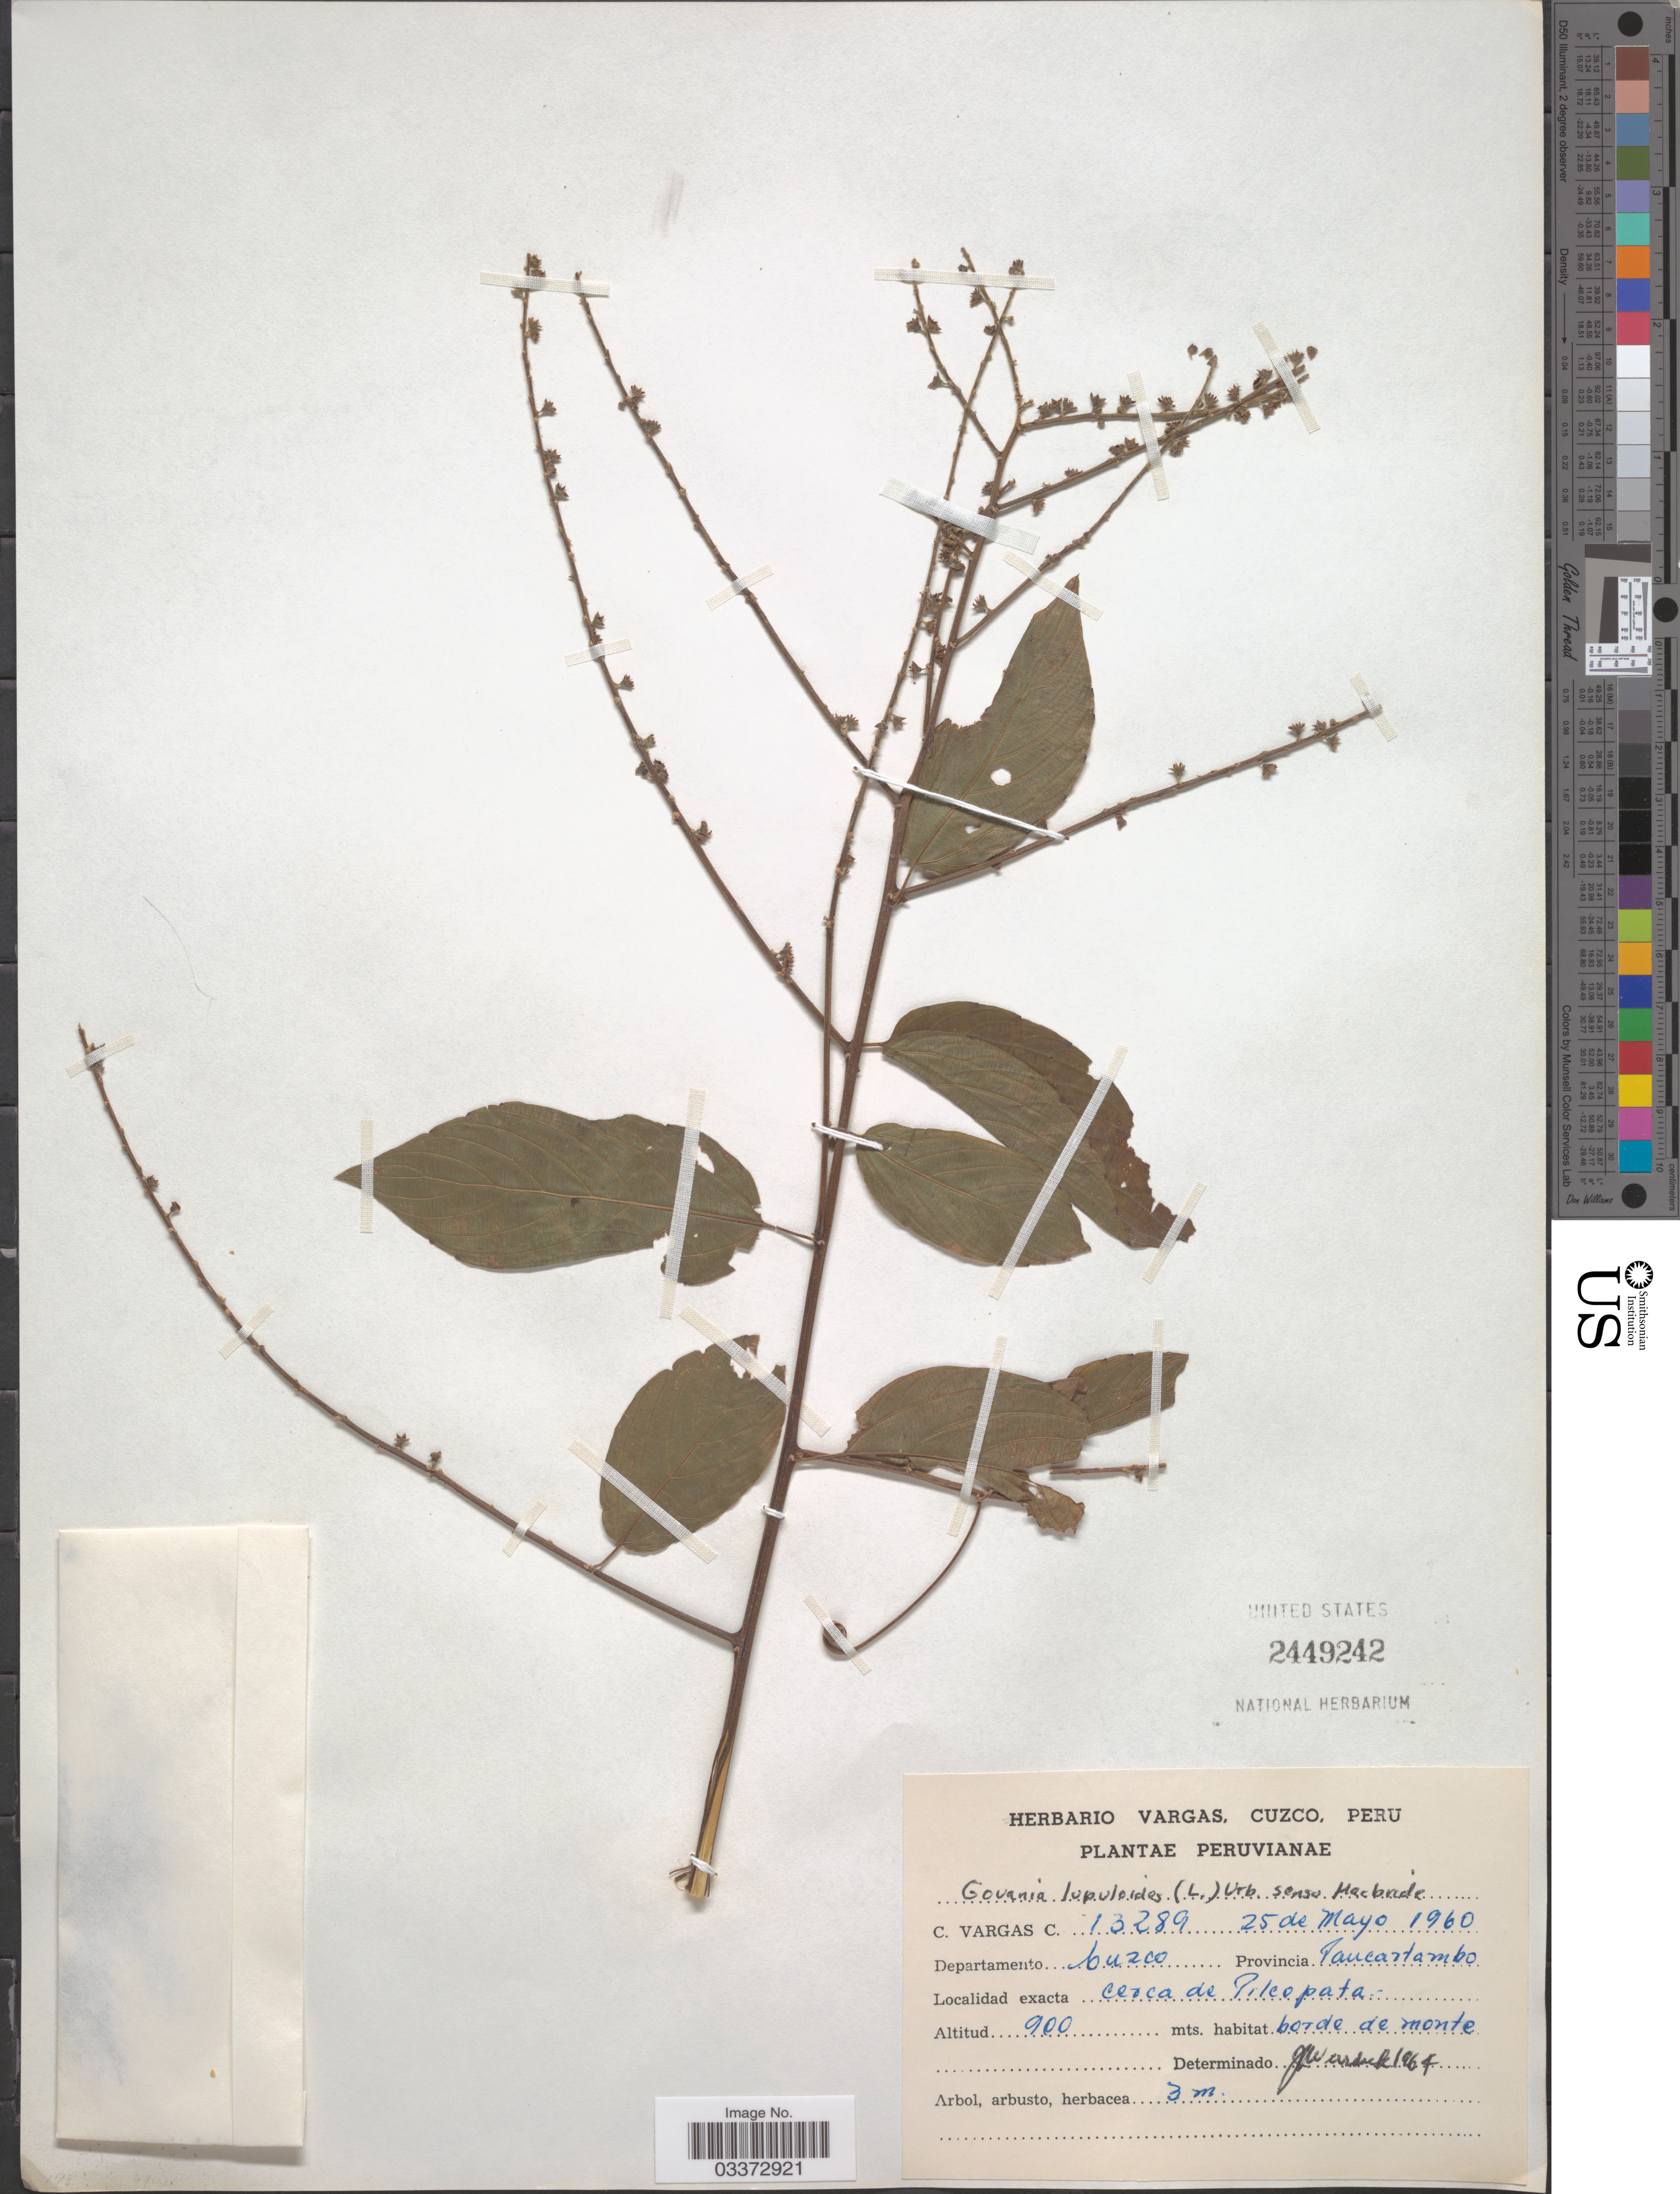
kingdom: Plantae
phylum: Tracheophyta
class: Magnoliopsida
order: Rosales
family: Rhamnaceae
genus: Gouania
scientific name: Gouania polygama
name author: (Jacq.) Urb.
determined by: Figueira, Mauricio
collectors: C. Vargas Calderón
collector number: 13289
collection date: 1960-05-25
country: Peru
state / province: Cusco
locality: Departamento Cuzco. Provincia Paucartambo. Cerca de Pilcopata.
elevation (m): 900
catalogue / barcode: US 2449242